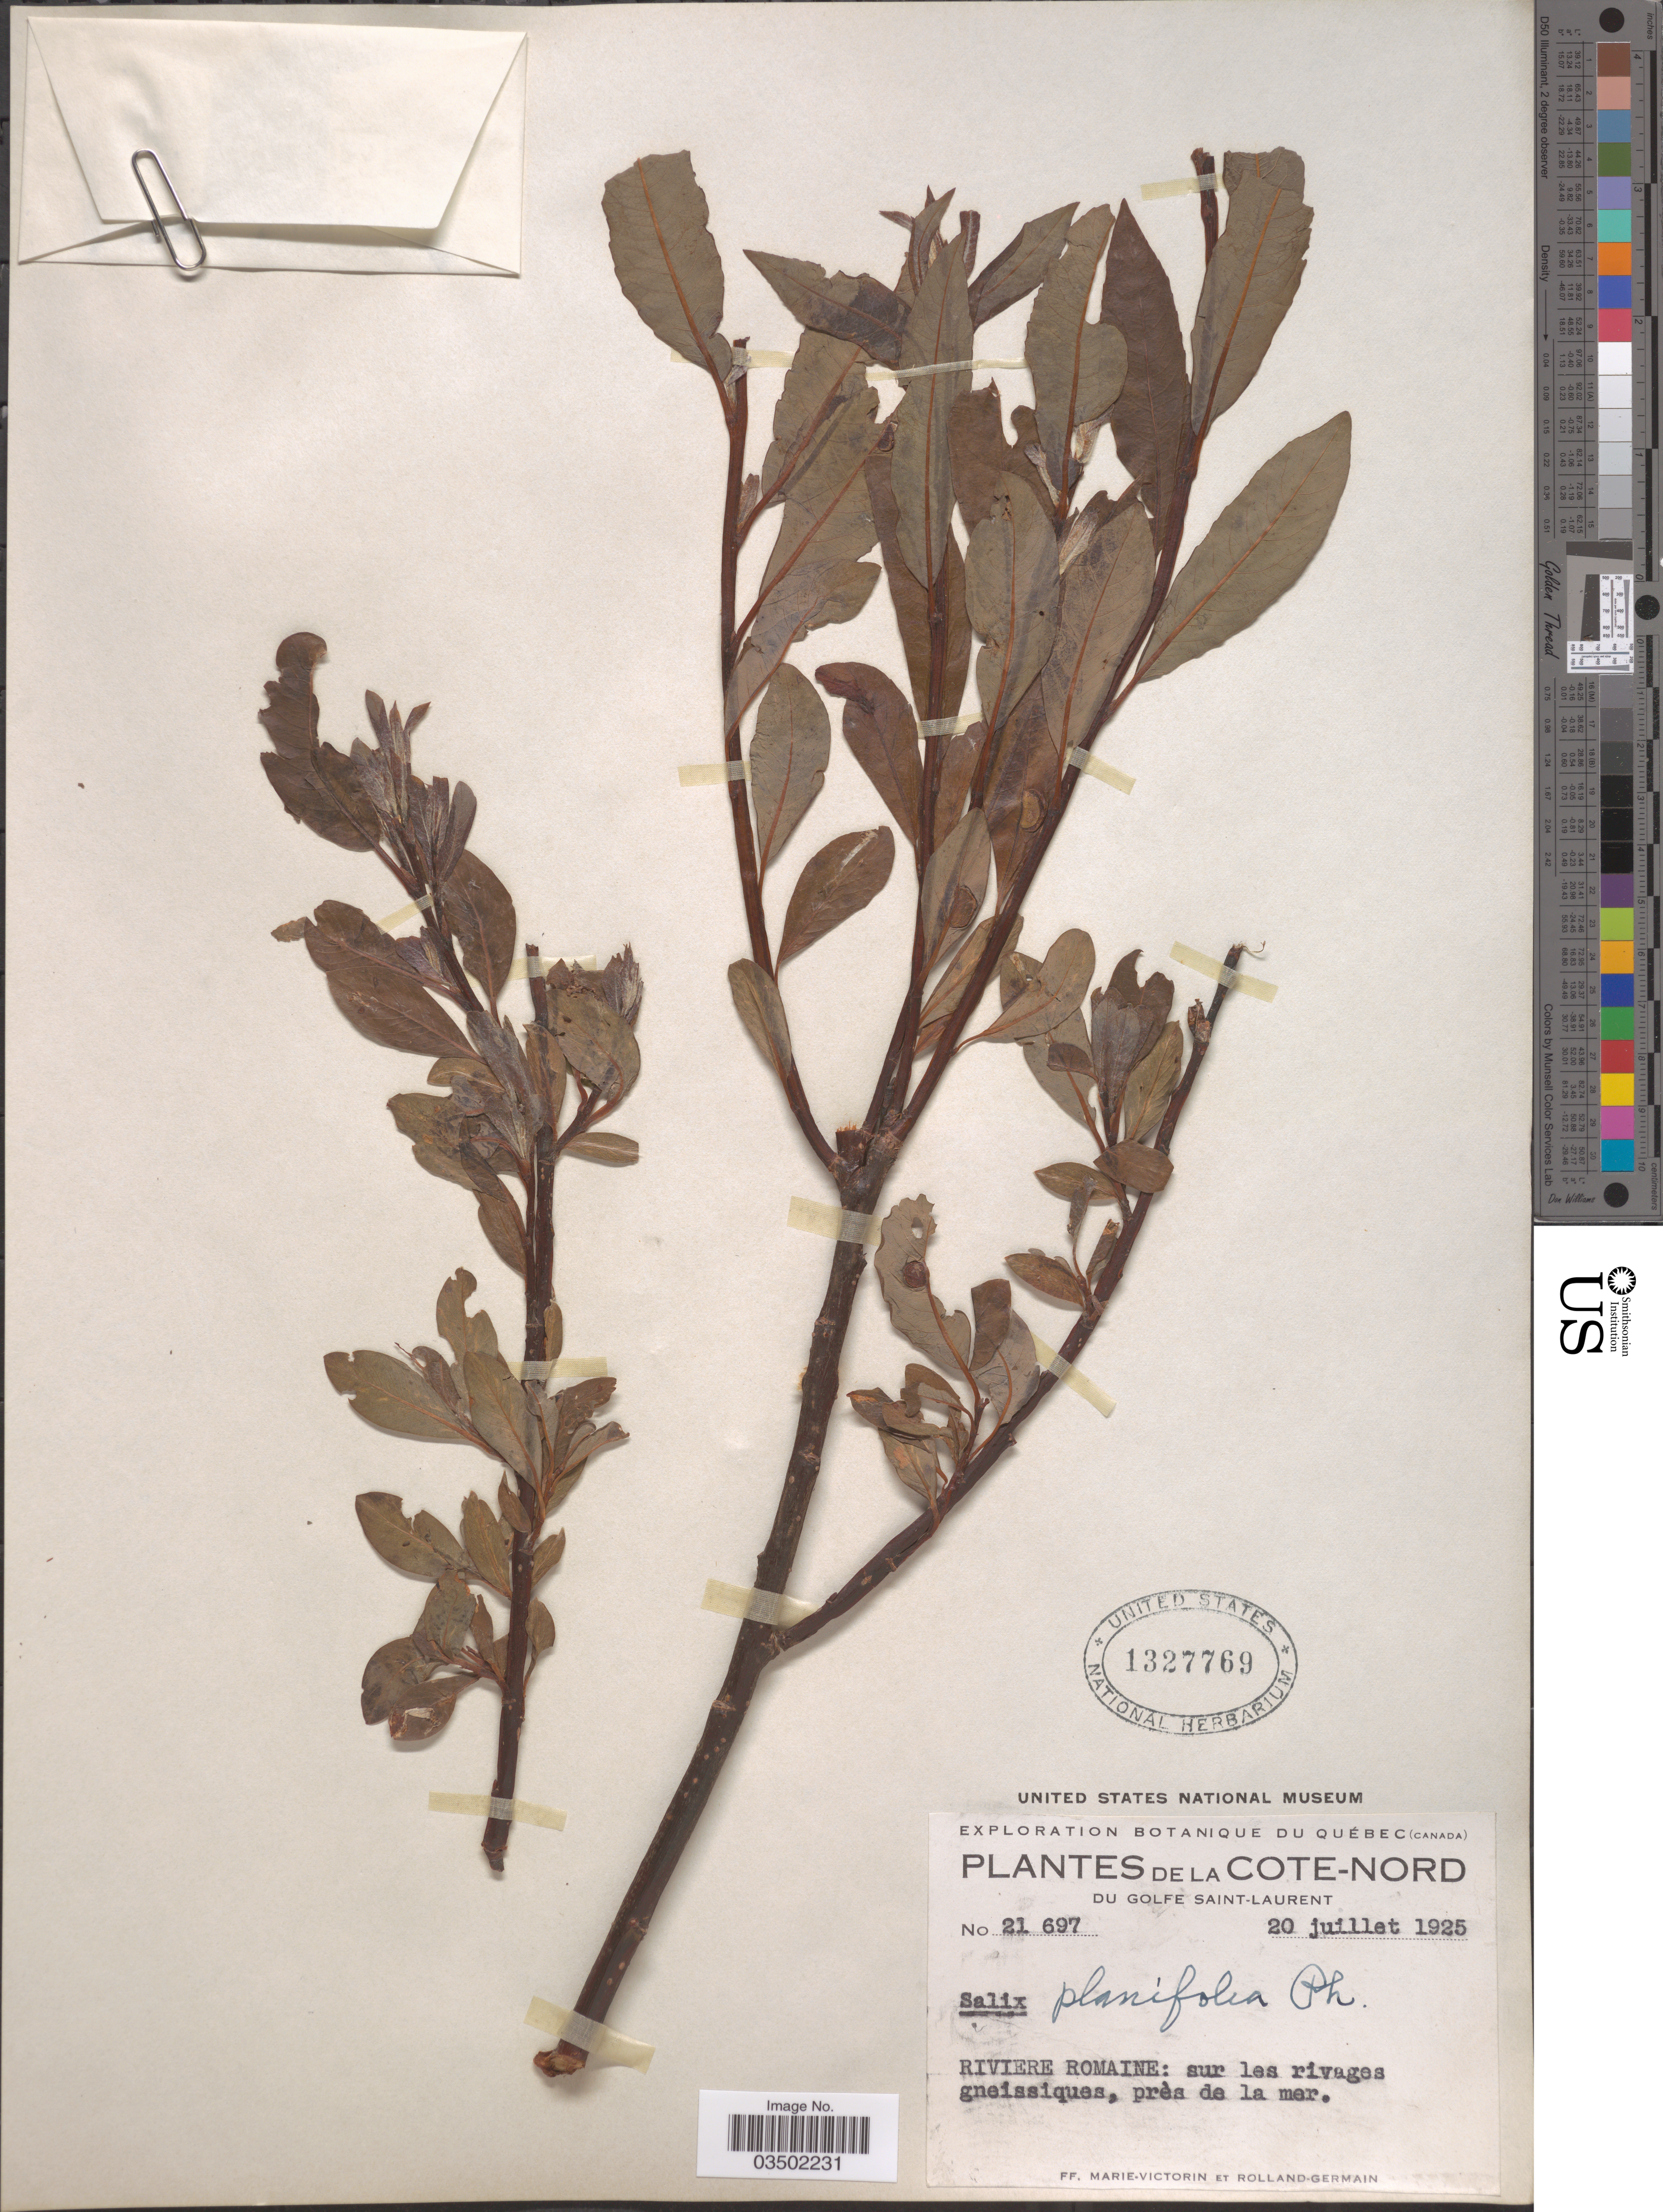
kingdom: Plantae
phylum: Tracheophyta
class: Magnoliopsida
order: Malpighiales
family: Salicaceae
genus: Salix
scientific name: Salix planifolia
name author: Pursh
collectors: F. Marie-Victorin & Rolland-Germain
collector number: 21697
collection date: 1925-07-20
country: Canada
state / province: Quebec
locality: Cote-Nord du Golfe Saint-Laurent. Riviere Romaine: sur les rivages gneissiques, près de la mer.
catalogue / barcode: US 1327769